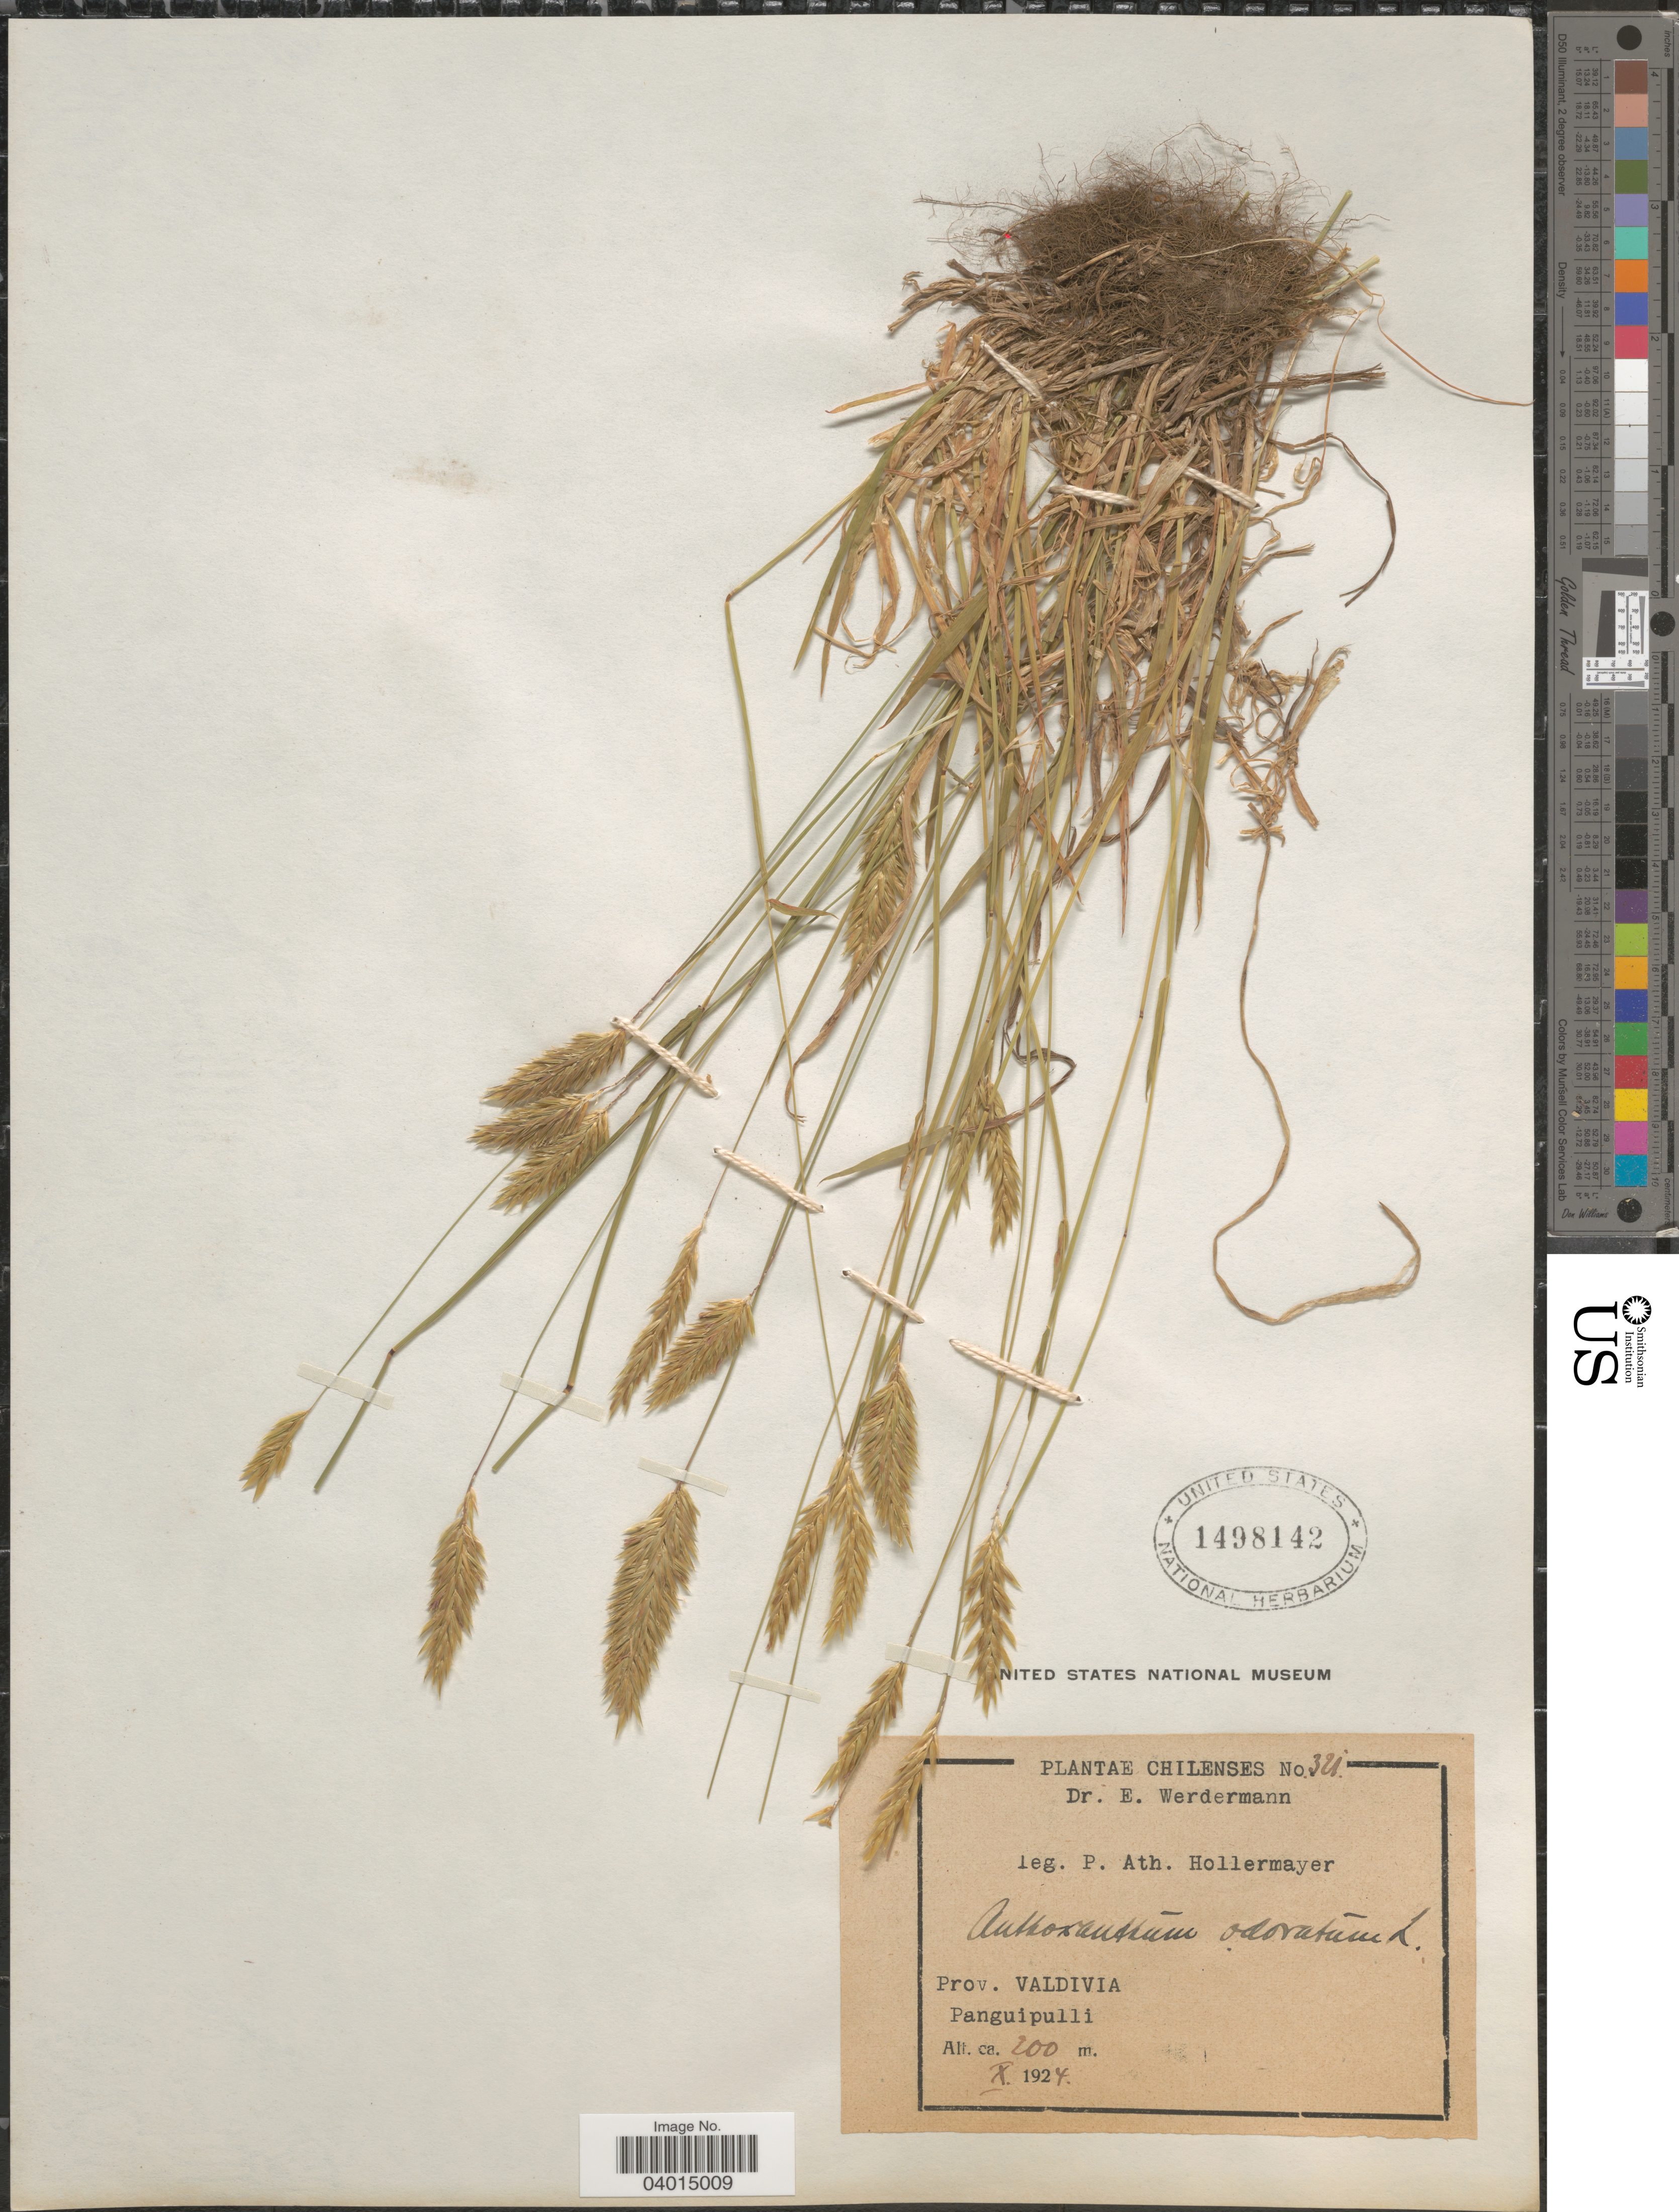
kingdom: Plantae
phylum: Tracheophyta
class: Liliopsida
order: Poales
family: Poaceae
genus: Anthoxanthum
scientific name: Anthoxanthum odoratum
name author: L.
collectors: P. Hollermayer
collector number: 321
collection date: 1924-10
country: Chile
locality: Prov. Valdivia. Panguipulli.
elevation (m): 200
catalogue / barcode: US 1498142